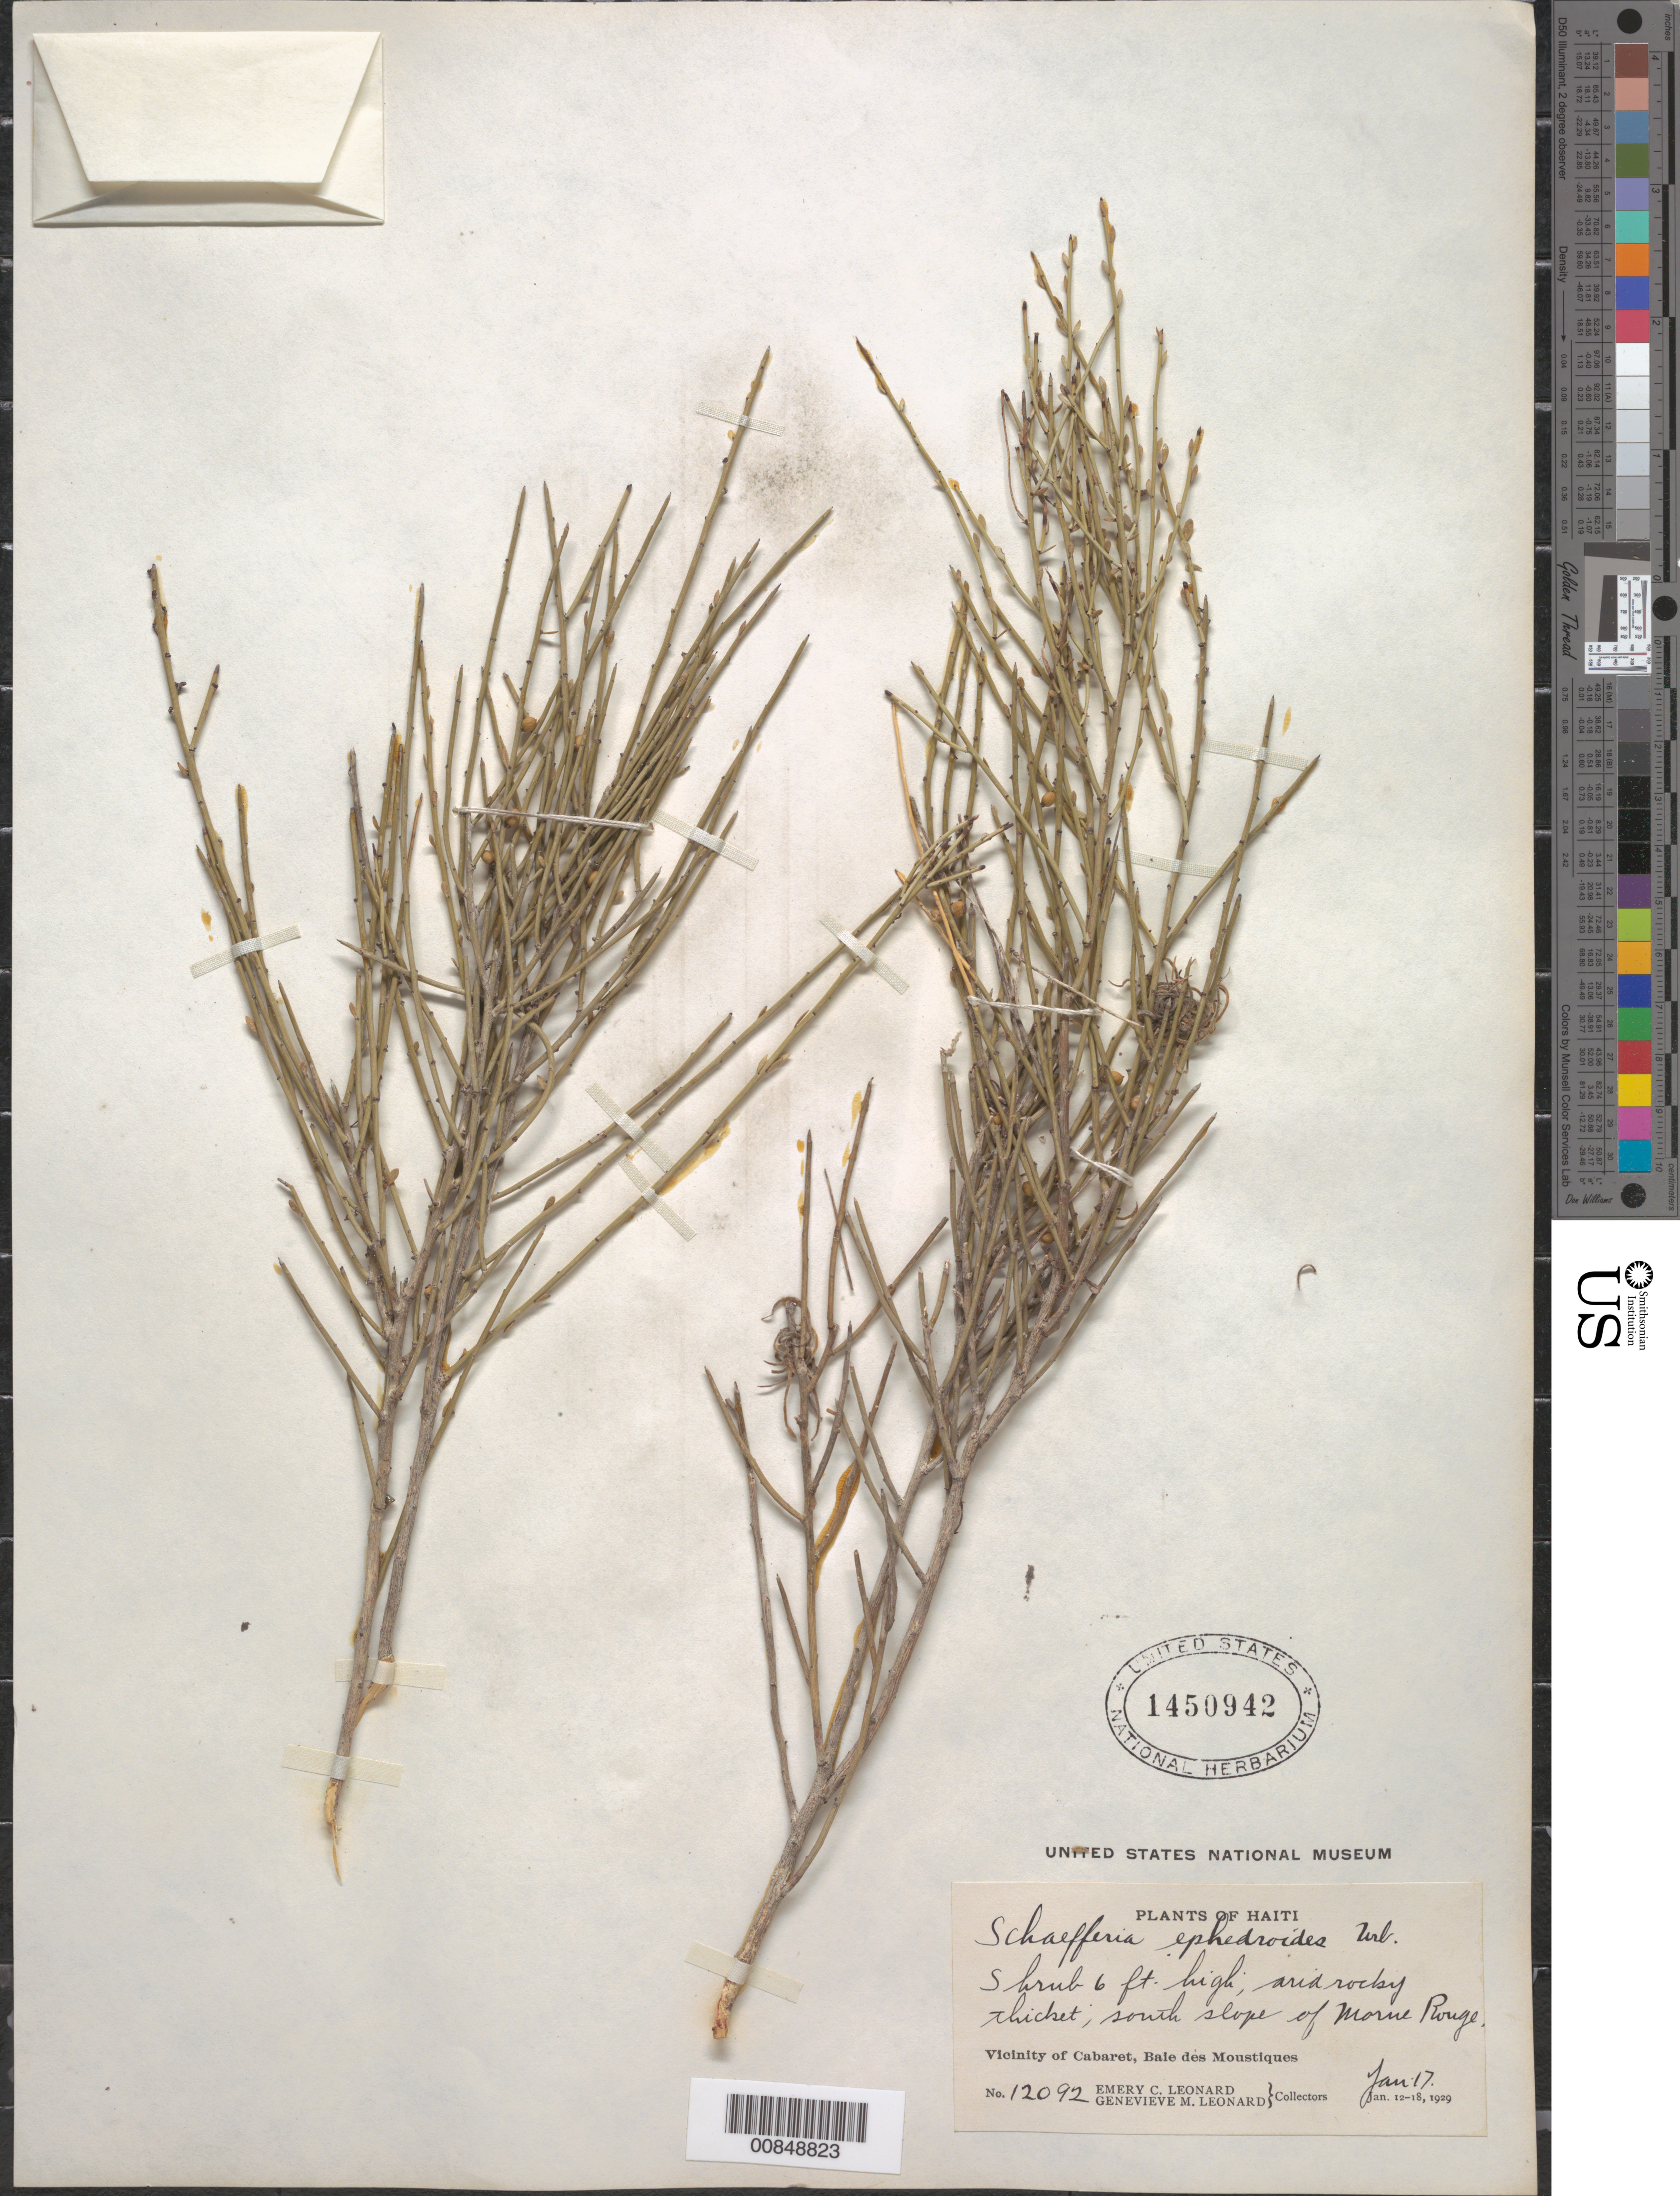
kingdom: Plantae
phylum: Tracheophyta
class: Magnoliopsida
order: Celastrales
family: Celastraceae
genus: Schaefferia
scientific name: Schaefferia ephedroides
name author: Urb.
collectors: E. C. Leonard & G. M. Leonard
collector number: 12092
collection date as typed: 17 Jan 1929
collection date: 1929-01-17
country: Haiti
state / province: Nord-Ouest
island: Hispaniola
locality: Vicinity of Cabaret, Baie des Moustiques, south slope of Morne Rouge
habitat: Arid rocky thicket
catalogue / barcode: US 1450942